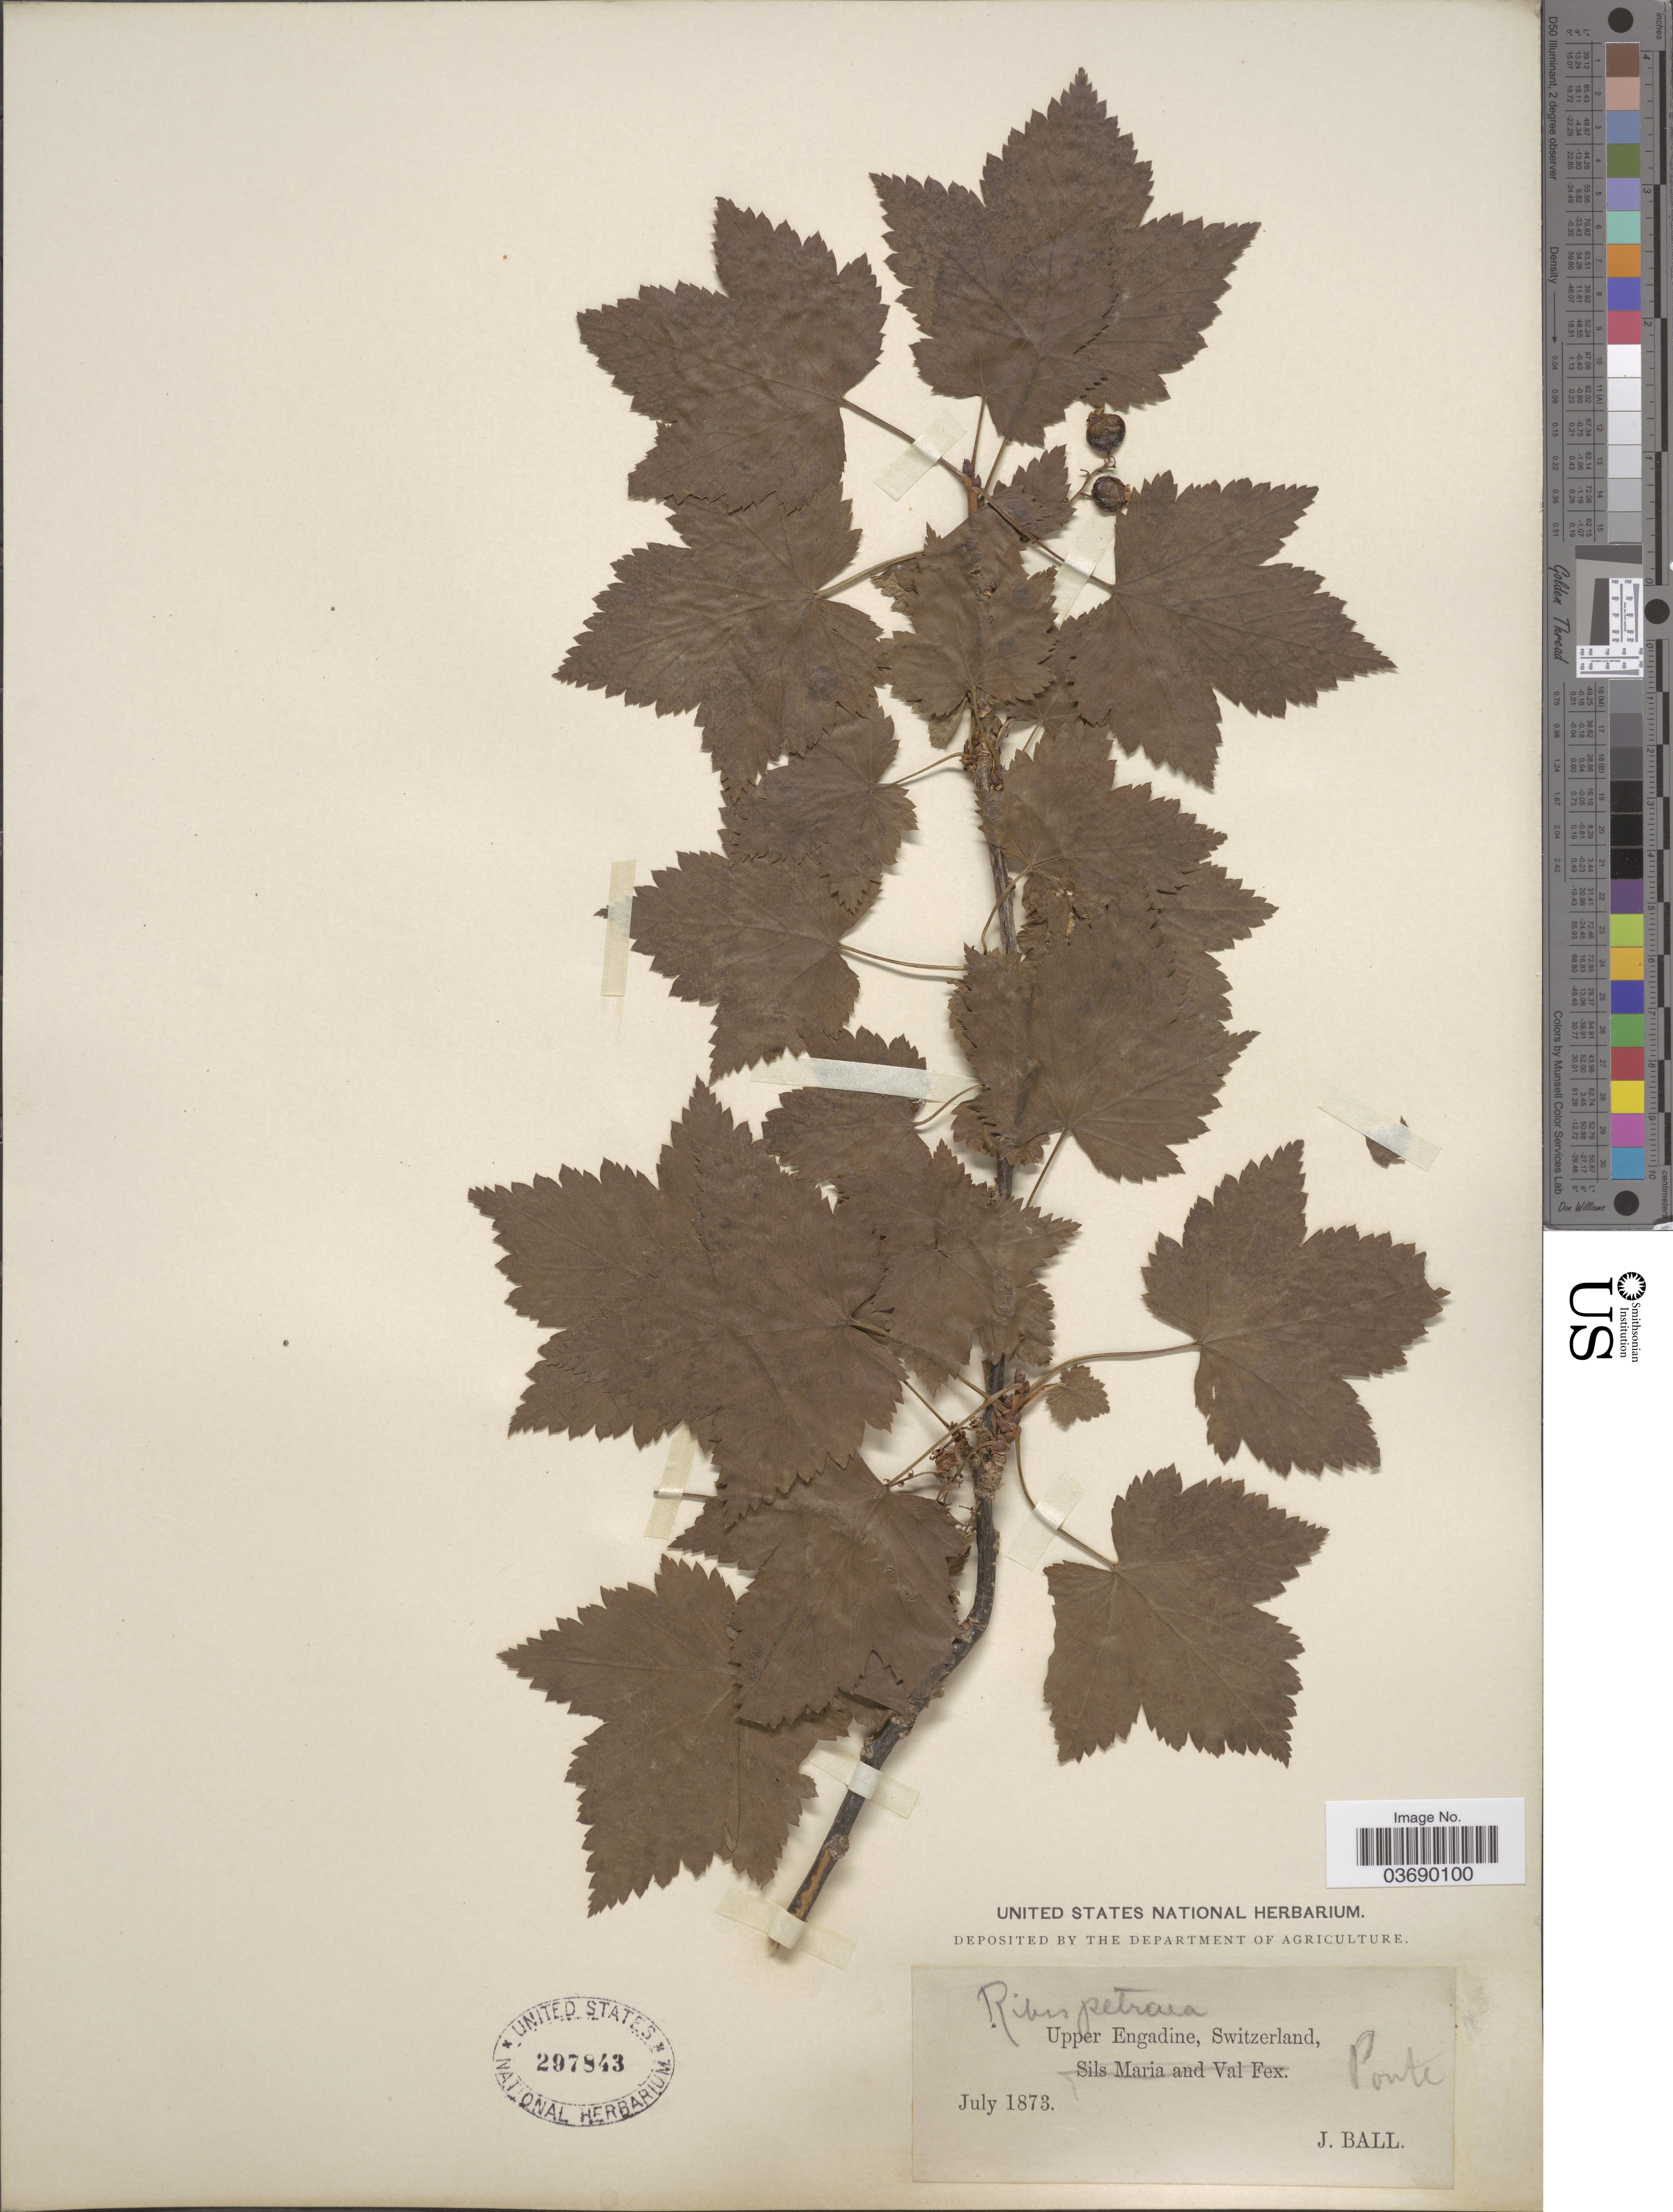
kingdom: Plantae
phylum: Tracheophyta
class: Magnoliopsida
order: Saxifragales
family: Grossulariaceae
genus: Ribes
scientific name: Ribes sp.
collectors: J. Ball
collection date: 1873-07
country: Switzerland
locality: Upper Engadine, Ponte.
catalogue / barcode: US 297843